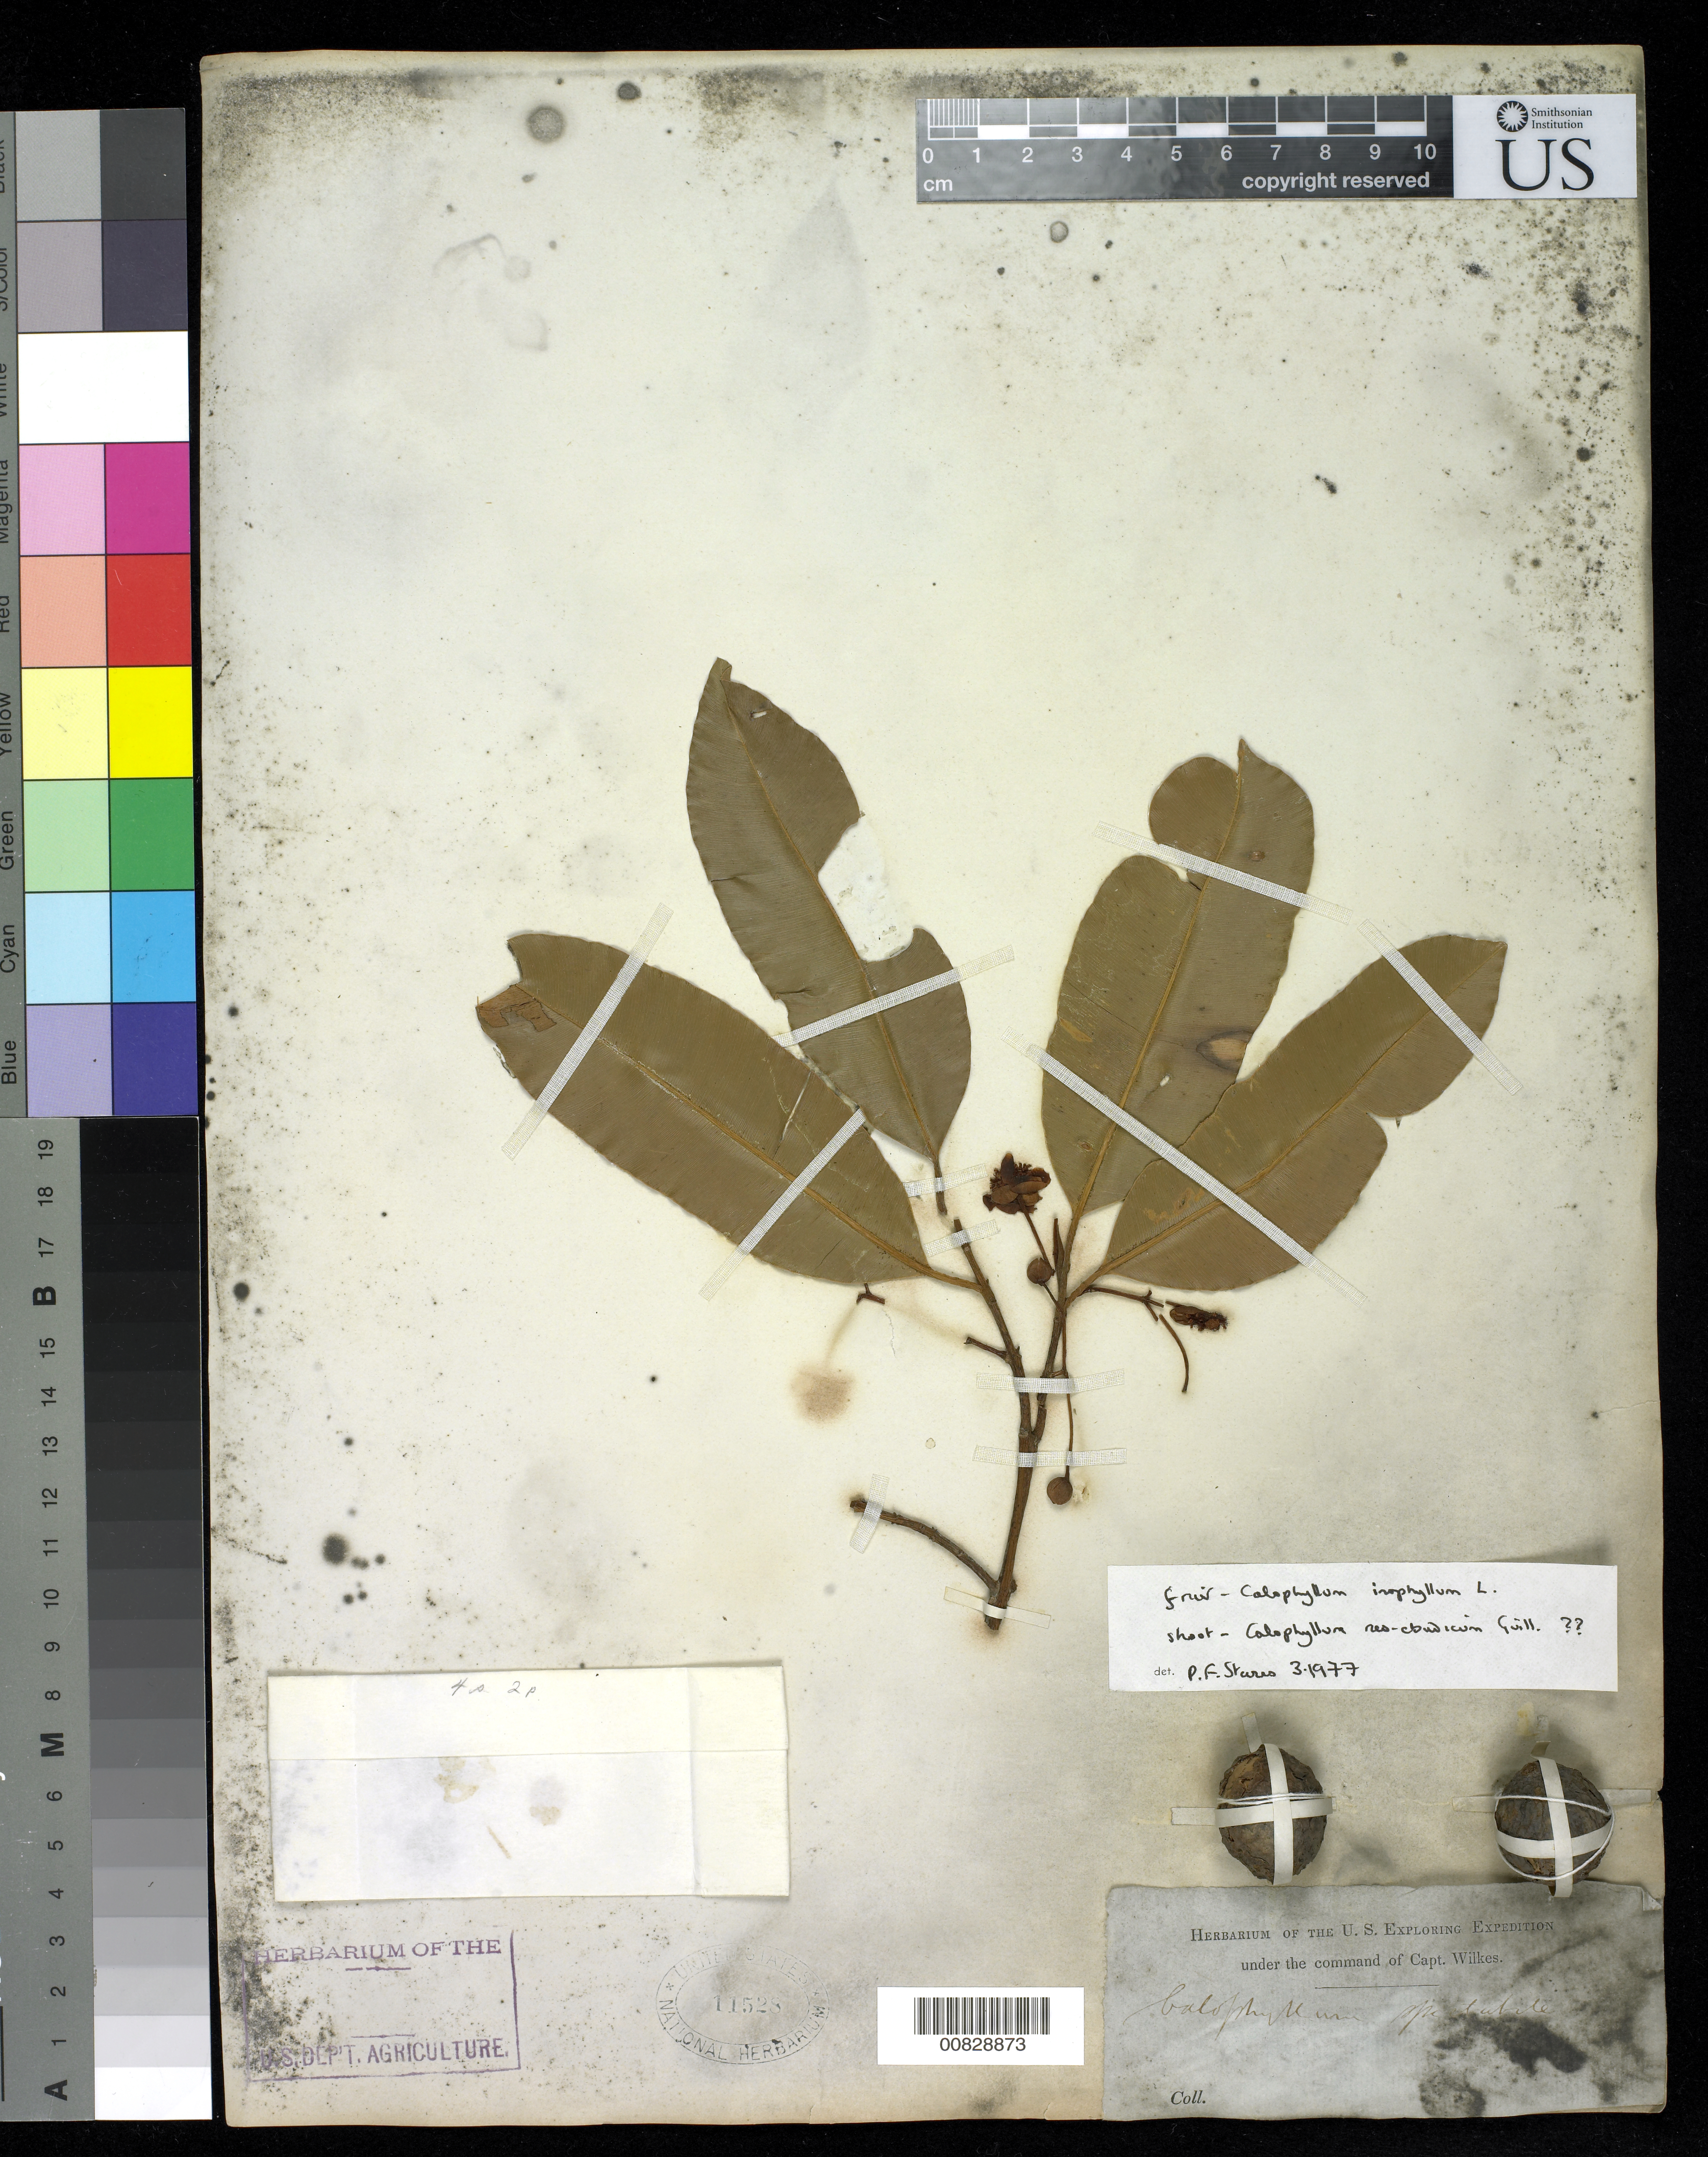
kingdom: Plantae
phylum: Tracheophyta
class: Magnoliopsida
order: Malpighiales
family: Calophyllaceae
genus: Calophyllum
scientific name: Calophyllum neoebudicum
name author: Guillaumin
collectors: Wilkes Explor. Exped.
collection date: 1838/1842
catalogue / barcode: US 11528